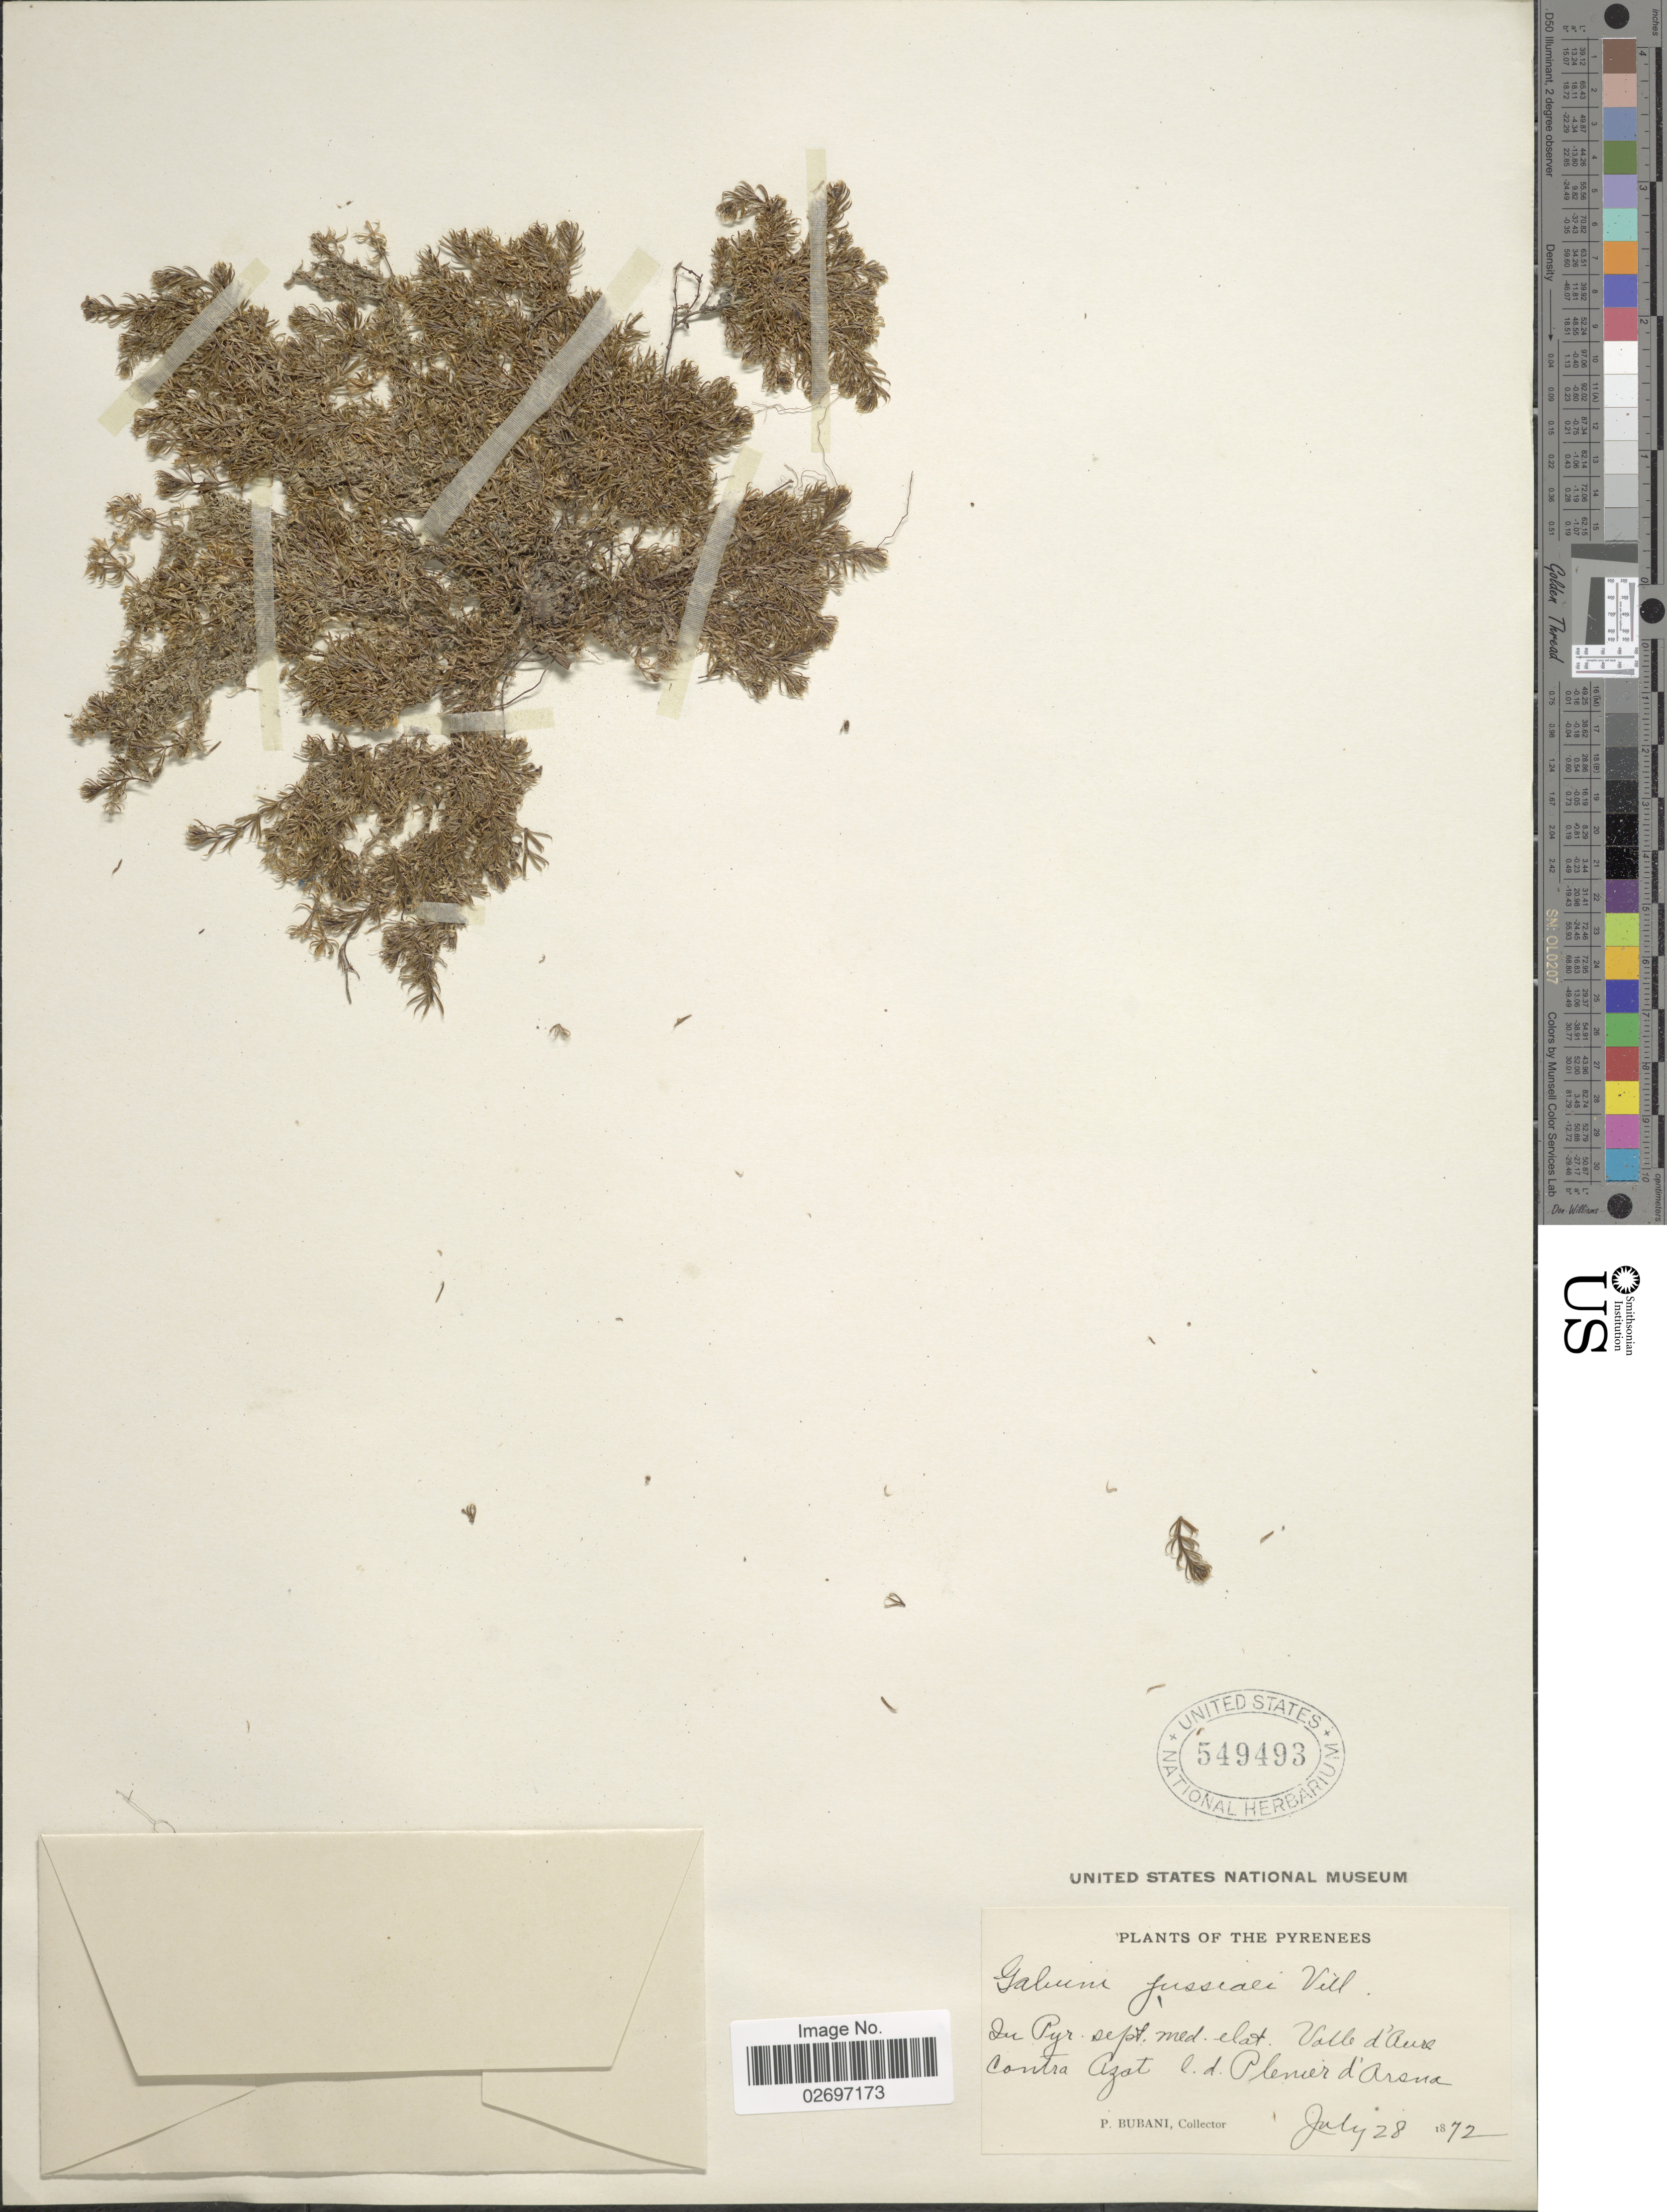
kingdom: Plantae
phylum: Tracheophyta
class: Magnoliopsida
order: Gentianales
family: Rubiaceae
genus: Galium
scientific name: Galium jussiaei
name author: Lapeyr.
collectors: P. Bubani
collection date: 1872-07-28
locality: Pyrenees, in Pyr. sept. med. elat. Valle d'Pure Contra Azat, ld. Plenier d'Arsna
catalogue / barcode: US 549493